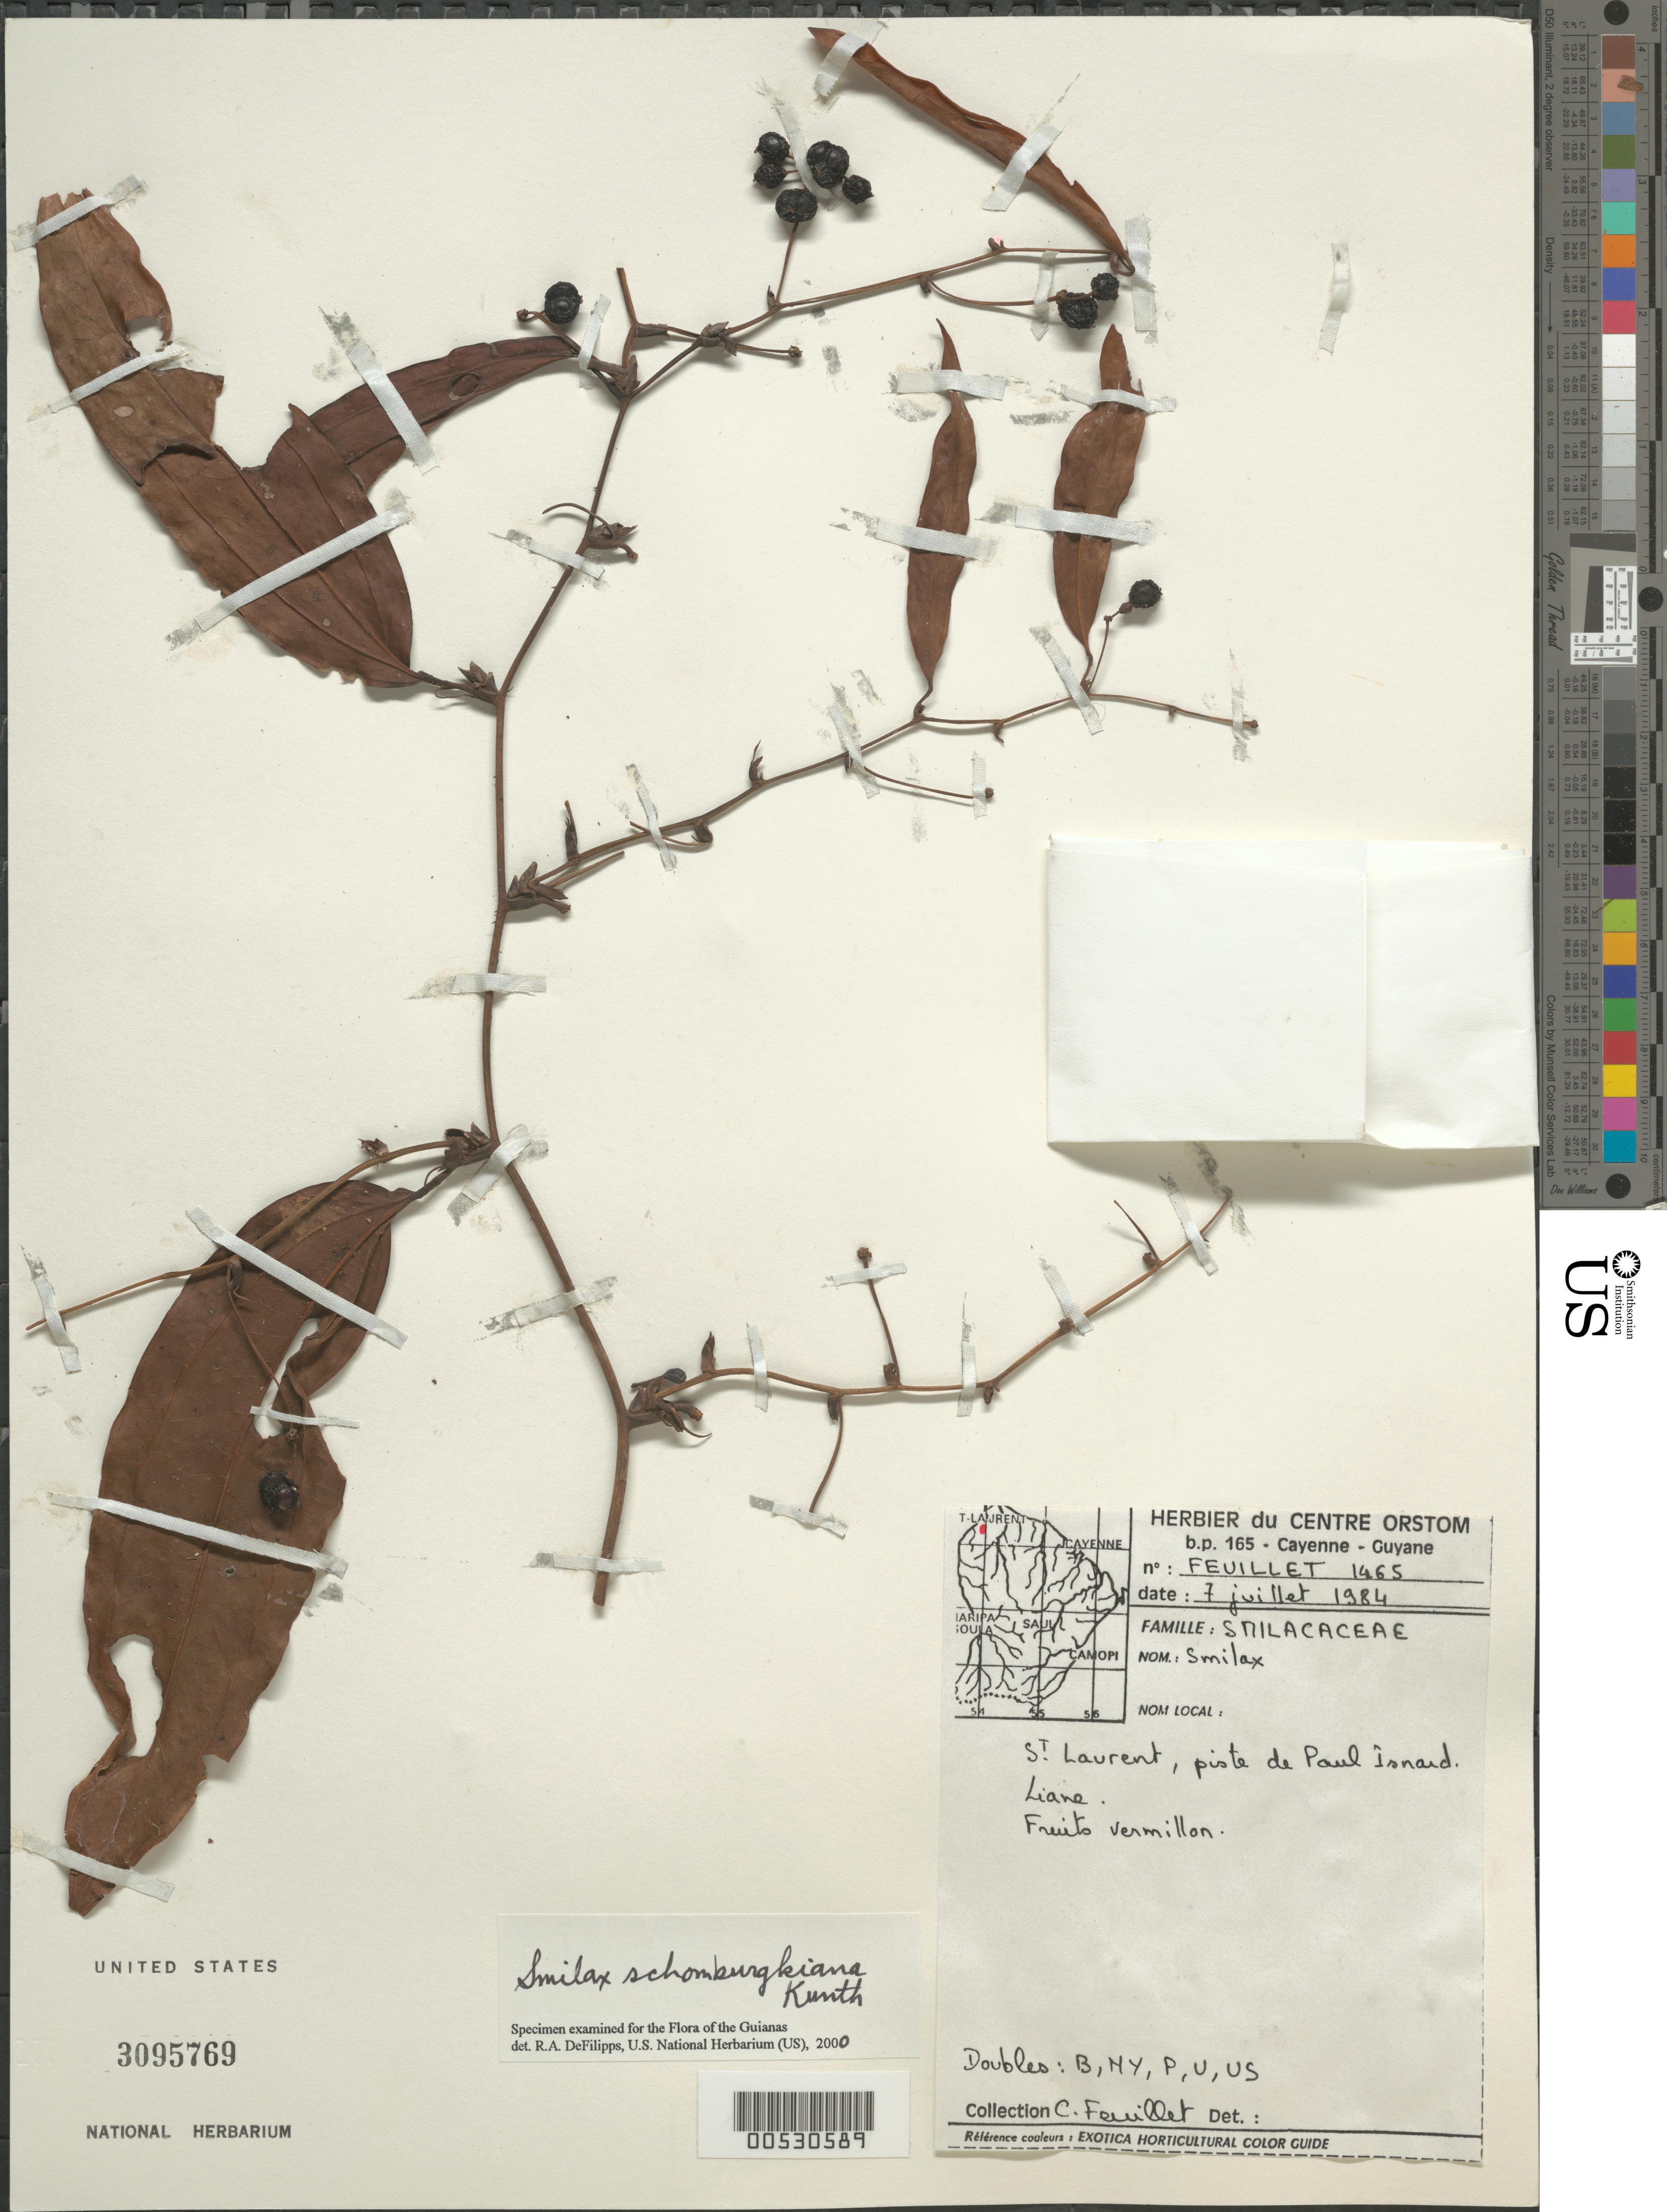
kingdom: Plantae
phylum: Tracheophyta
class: Liliopsida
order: Liliales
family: Smilacaceae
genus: Smilax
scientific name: Smilax schomburgkiana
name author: Kunth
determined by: DeFilipps, R. A.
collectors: C. Feuillet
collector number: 1465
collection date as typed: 7-Jul-84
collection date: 1984-07-07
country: French Guiana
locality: St. Laurent, Piste de Paul Isnard - Région de Paul-Isnard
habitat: Trailside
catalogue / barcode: US 3095769